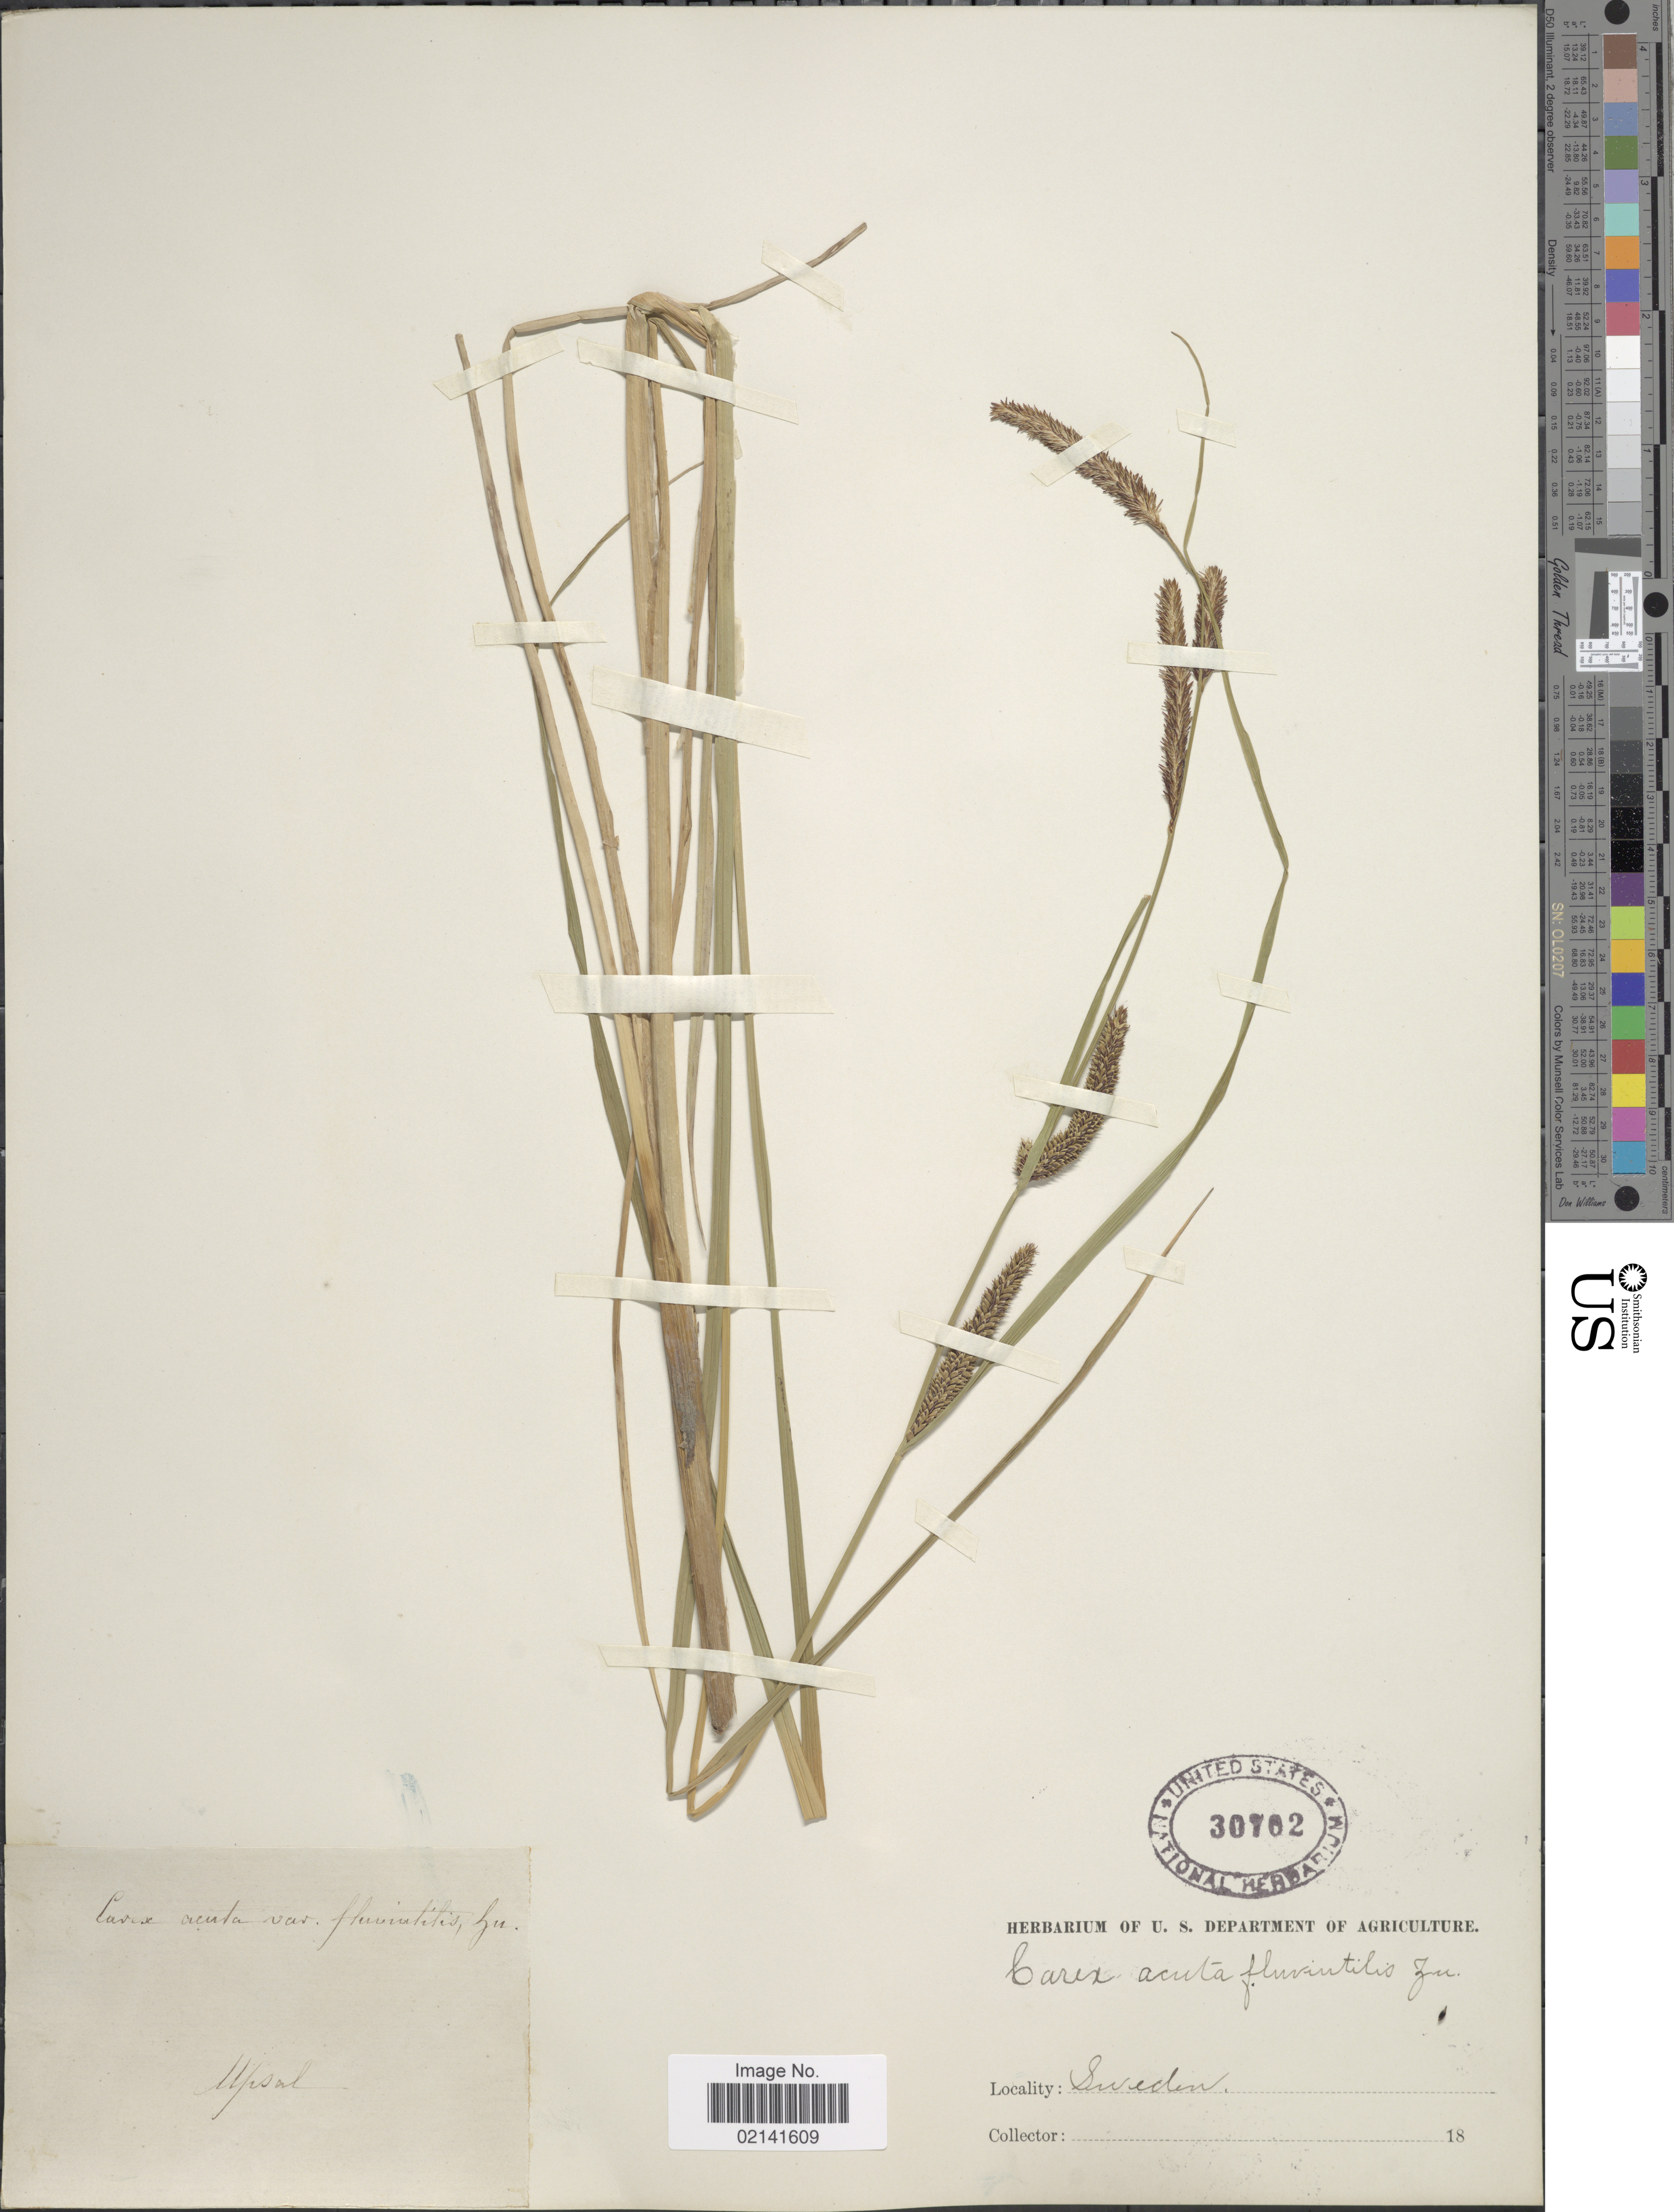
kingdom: Plantae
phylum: Tracheophyta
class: Liliopsida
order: Poales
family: Cyperaceae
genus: Carex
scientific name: Carex acuta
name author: L.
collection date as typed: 18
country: Sweden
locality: Upsala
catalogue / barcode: US 30702